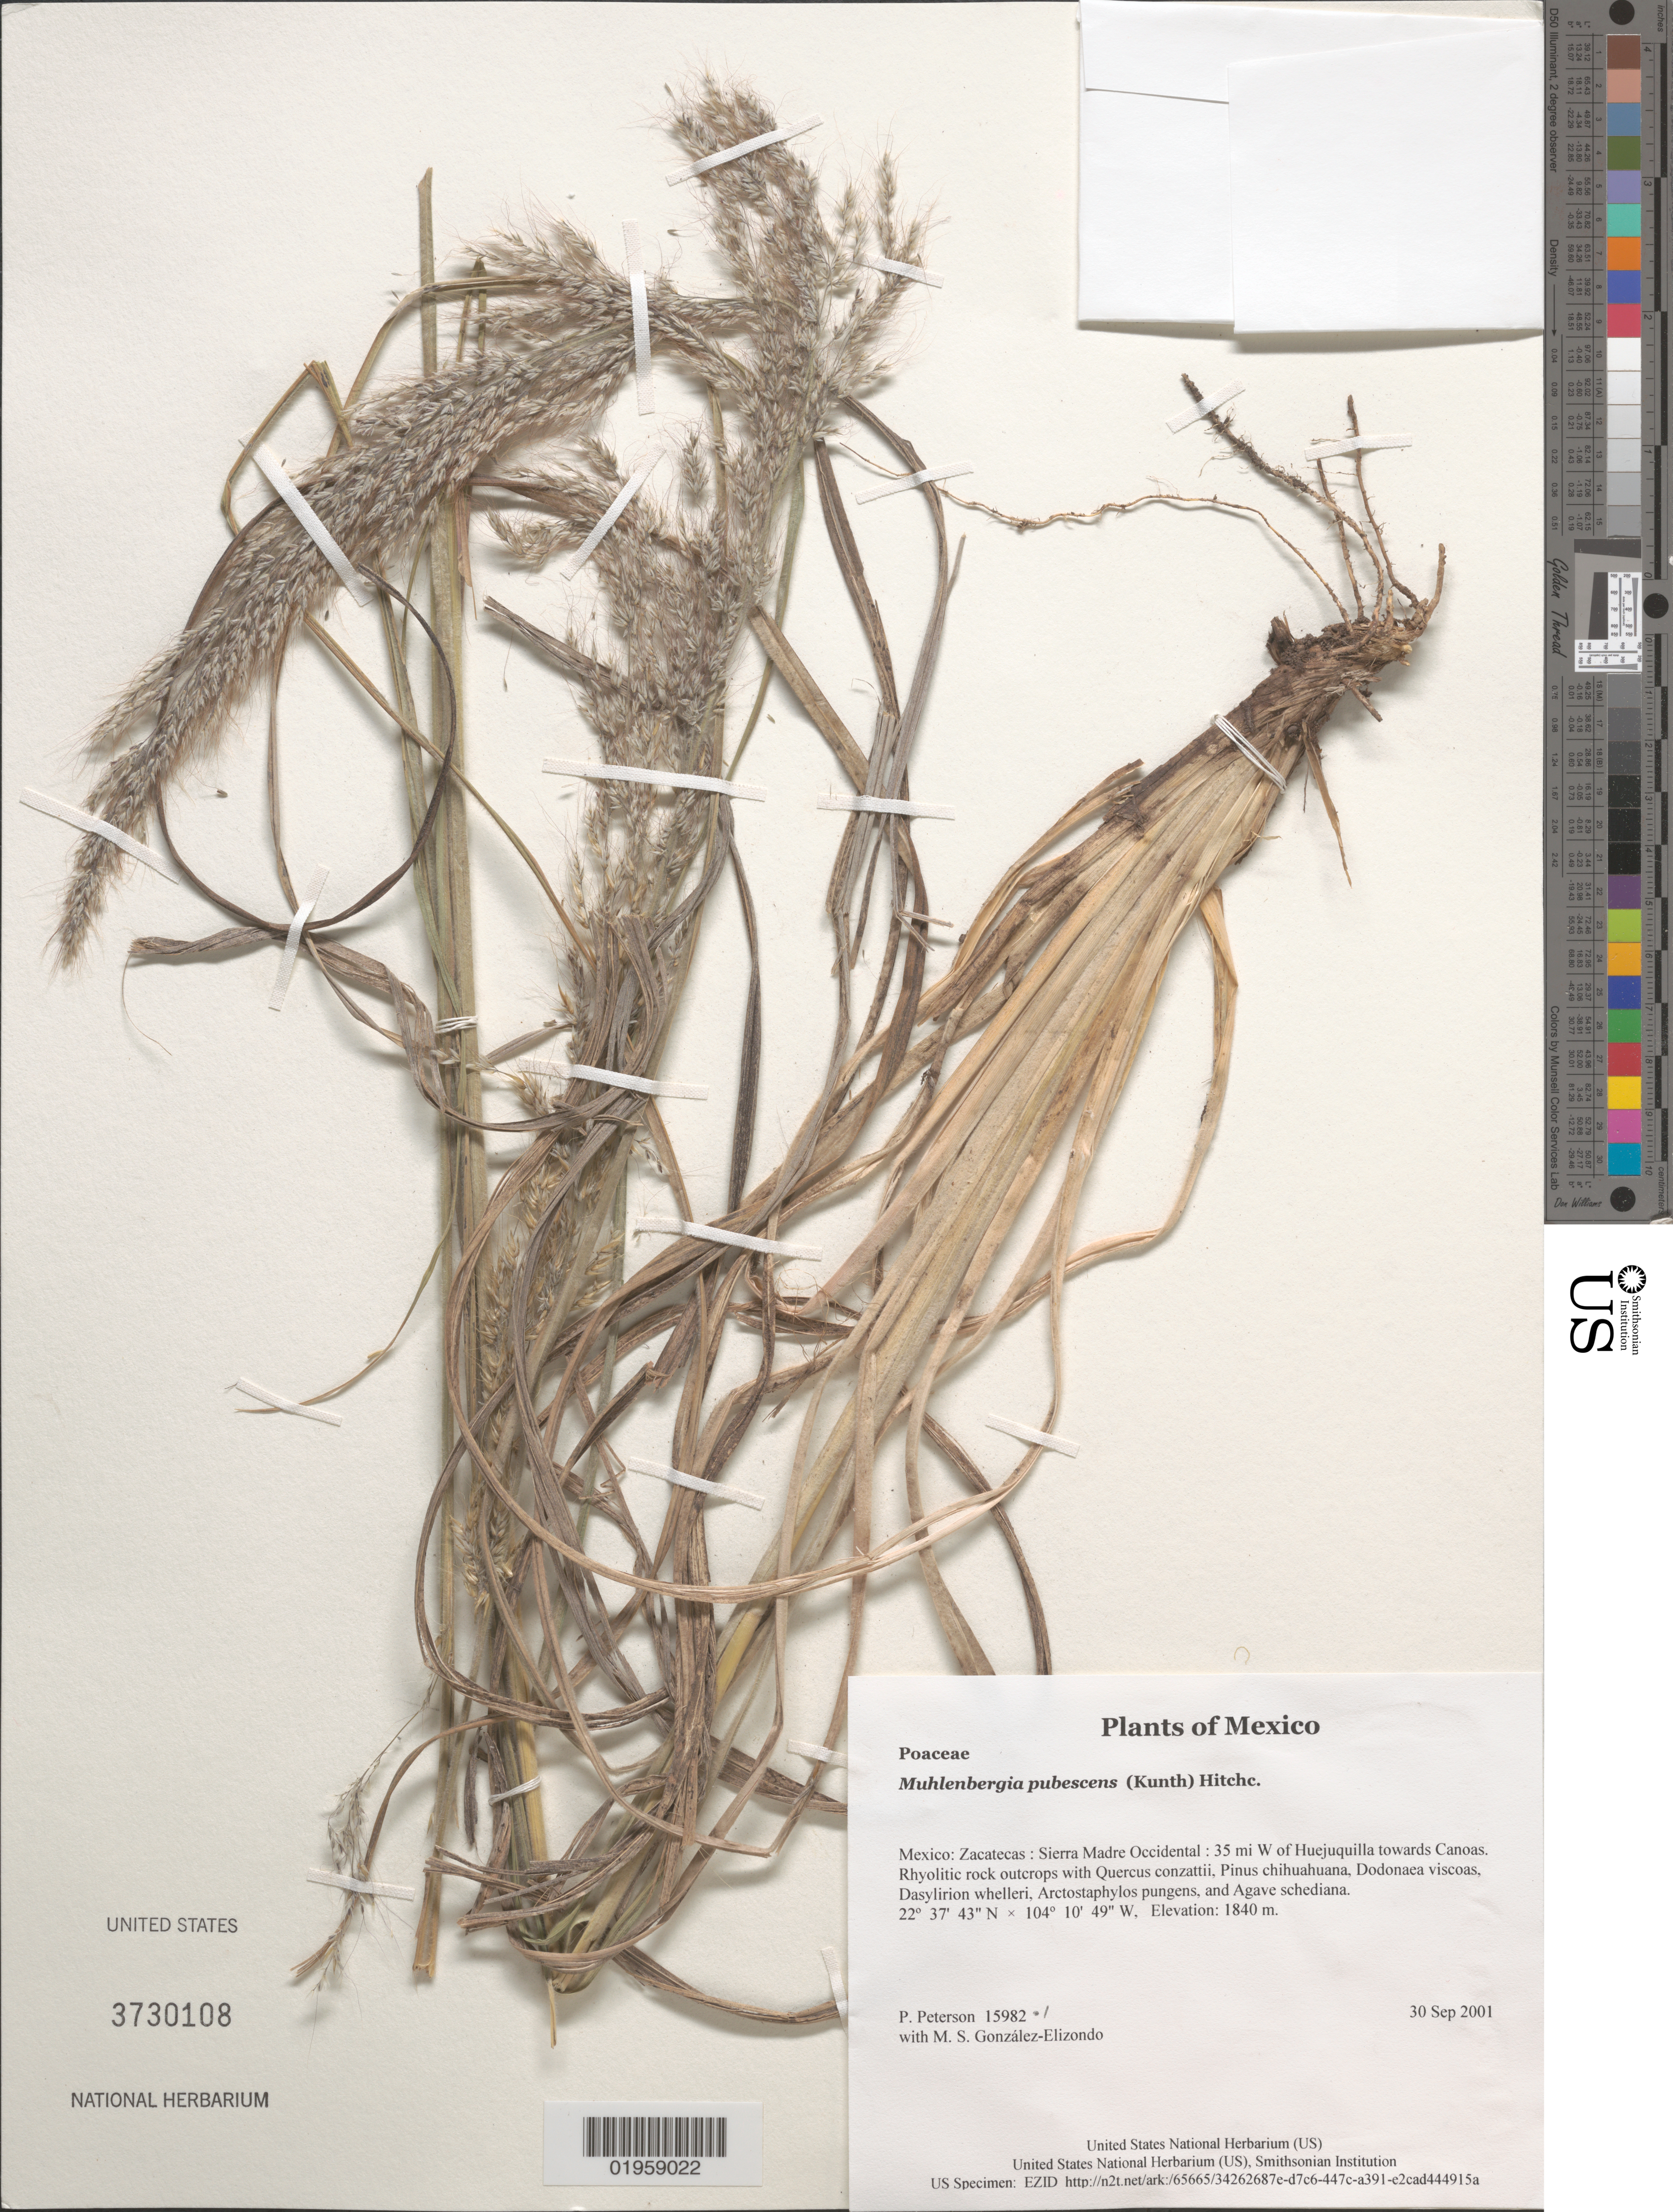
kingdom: Plantae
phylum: Tracheophyta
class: Liliopsida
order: Poales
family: Poaceae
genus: Muhlenbergia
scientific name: Muhlenbergia pubescens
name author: (Kunth) Hitchc.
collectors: P. M. Peterson & M. S. González-Elizondo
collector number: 15982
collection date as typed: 30 Sep 2001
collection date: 2001-09-30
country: Mexico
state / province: Zacatecas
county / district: Sierra Madre Occidental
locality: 35 mi W of Huejuquilla towards Canoas. Rhyolitic rock outcrops with Quercus conzattii, Pinus chihuahuana, Dodonaea viscoas, Dasylirion whelleri, Arctostaphylos pungens, and Agave schediana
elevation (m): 1840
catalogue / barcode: US 3730108